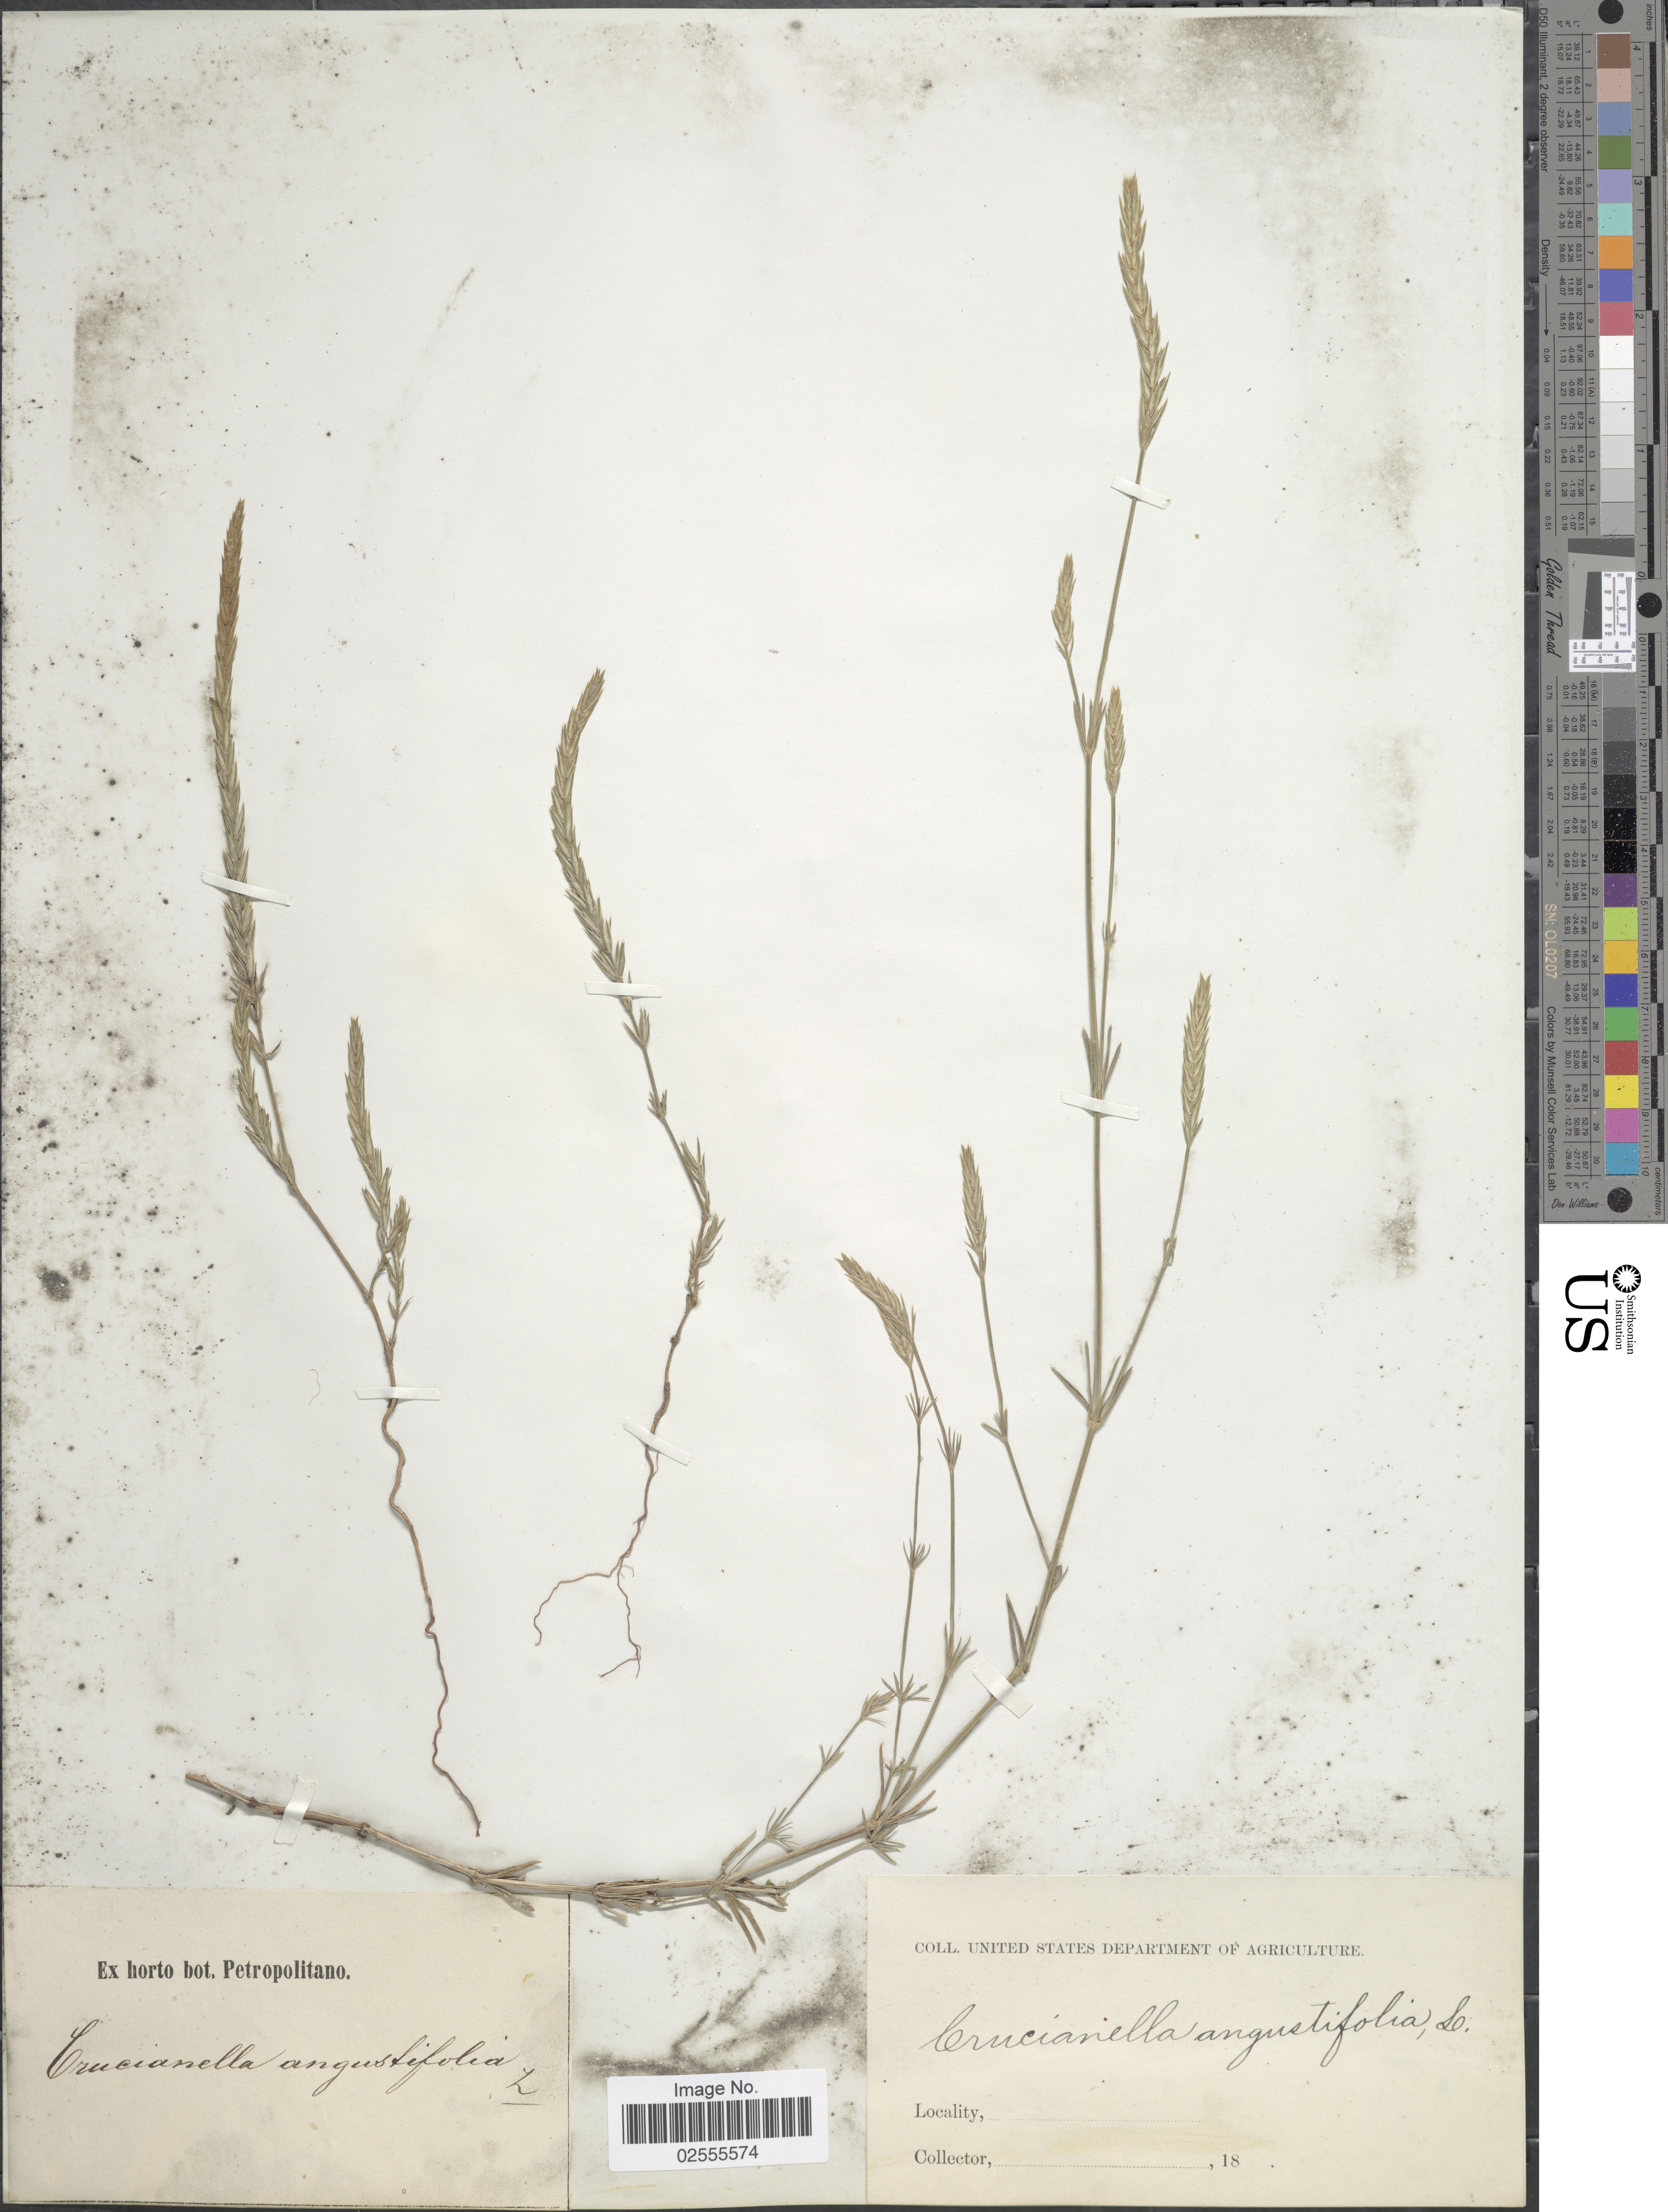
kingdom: Plantae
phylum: Tracheophyta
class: Magnoliopsida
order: Gentianales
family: Rubiaceae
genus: Crucianella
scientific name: Crucianella angustifolia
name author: L.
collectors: ex Horto Bot. Petropolitano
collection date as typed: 18